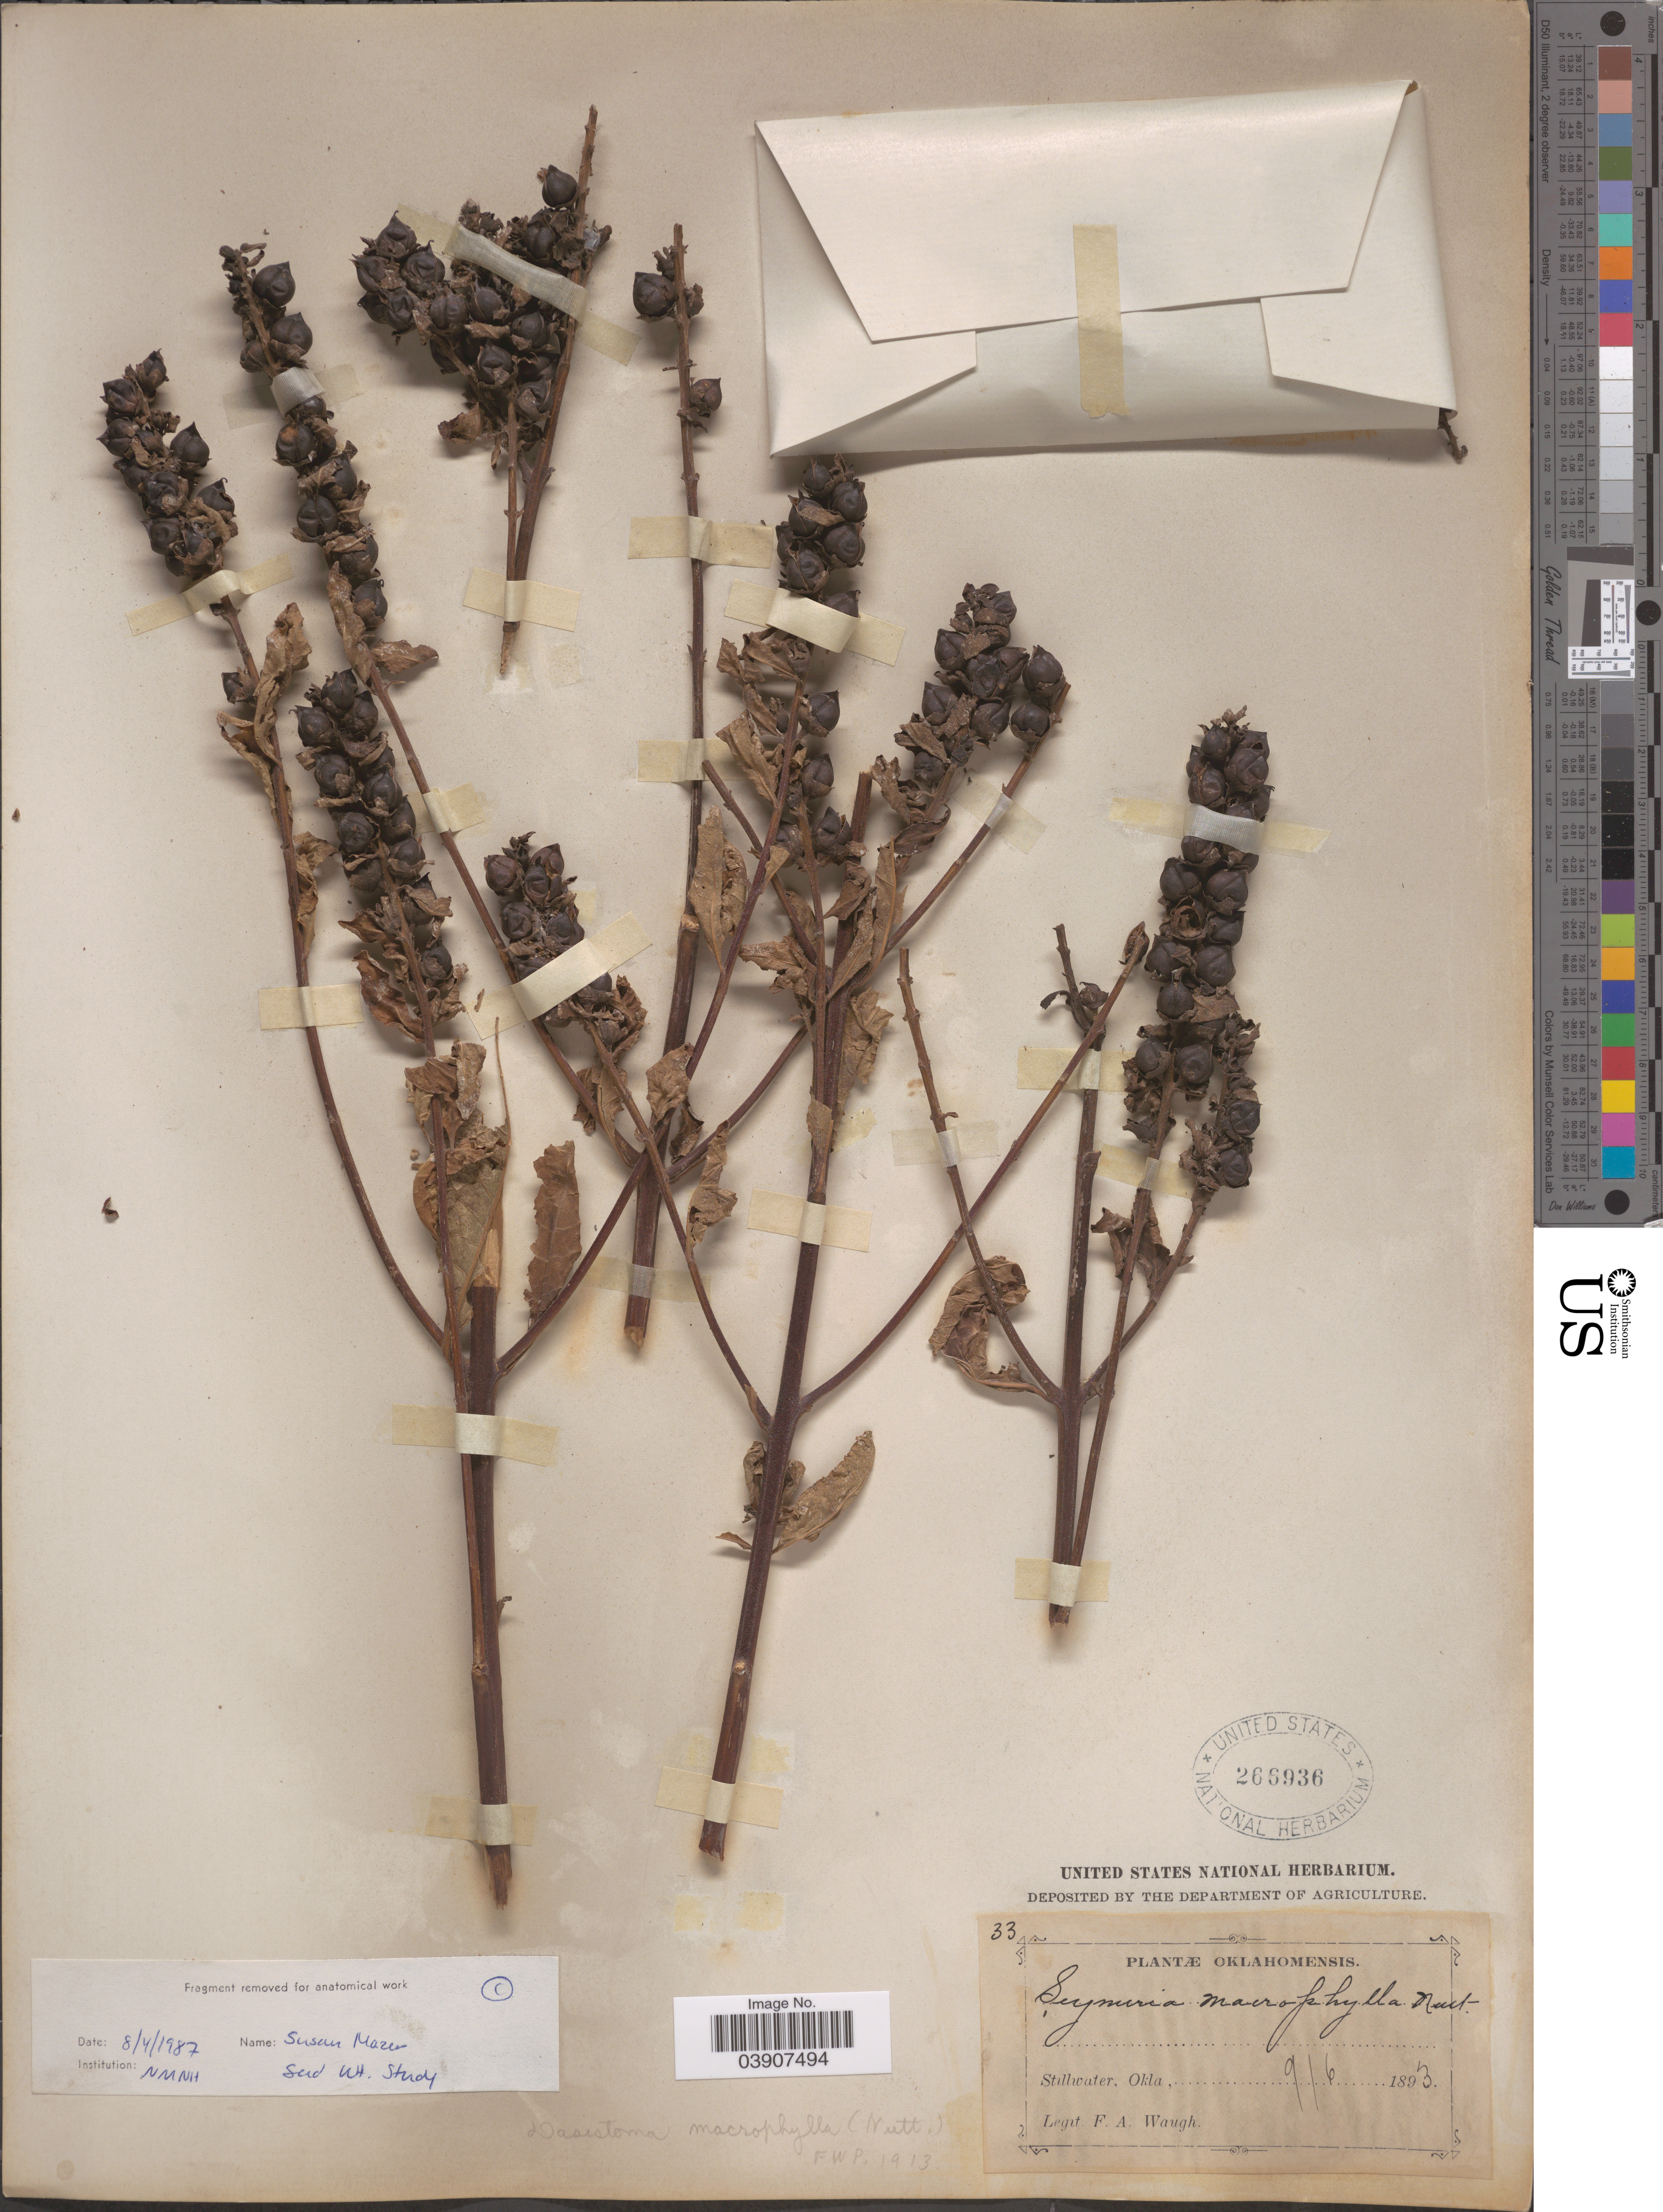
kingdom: Plantae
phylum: Tracheophyta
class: Magnoliopsida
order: Lamiales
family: Orobanchaceae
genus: Dasistoma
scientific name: Dasistoma macrophylla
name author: (Nutt.) Raf.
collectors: F. Waugh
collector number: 33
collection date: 1893-09-06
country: United States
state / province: Oklahoma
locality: Stillwater.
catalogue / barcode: US 266936